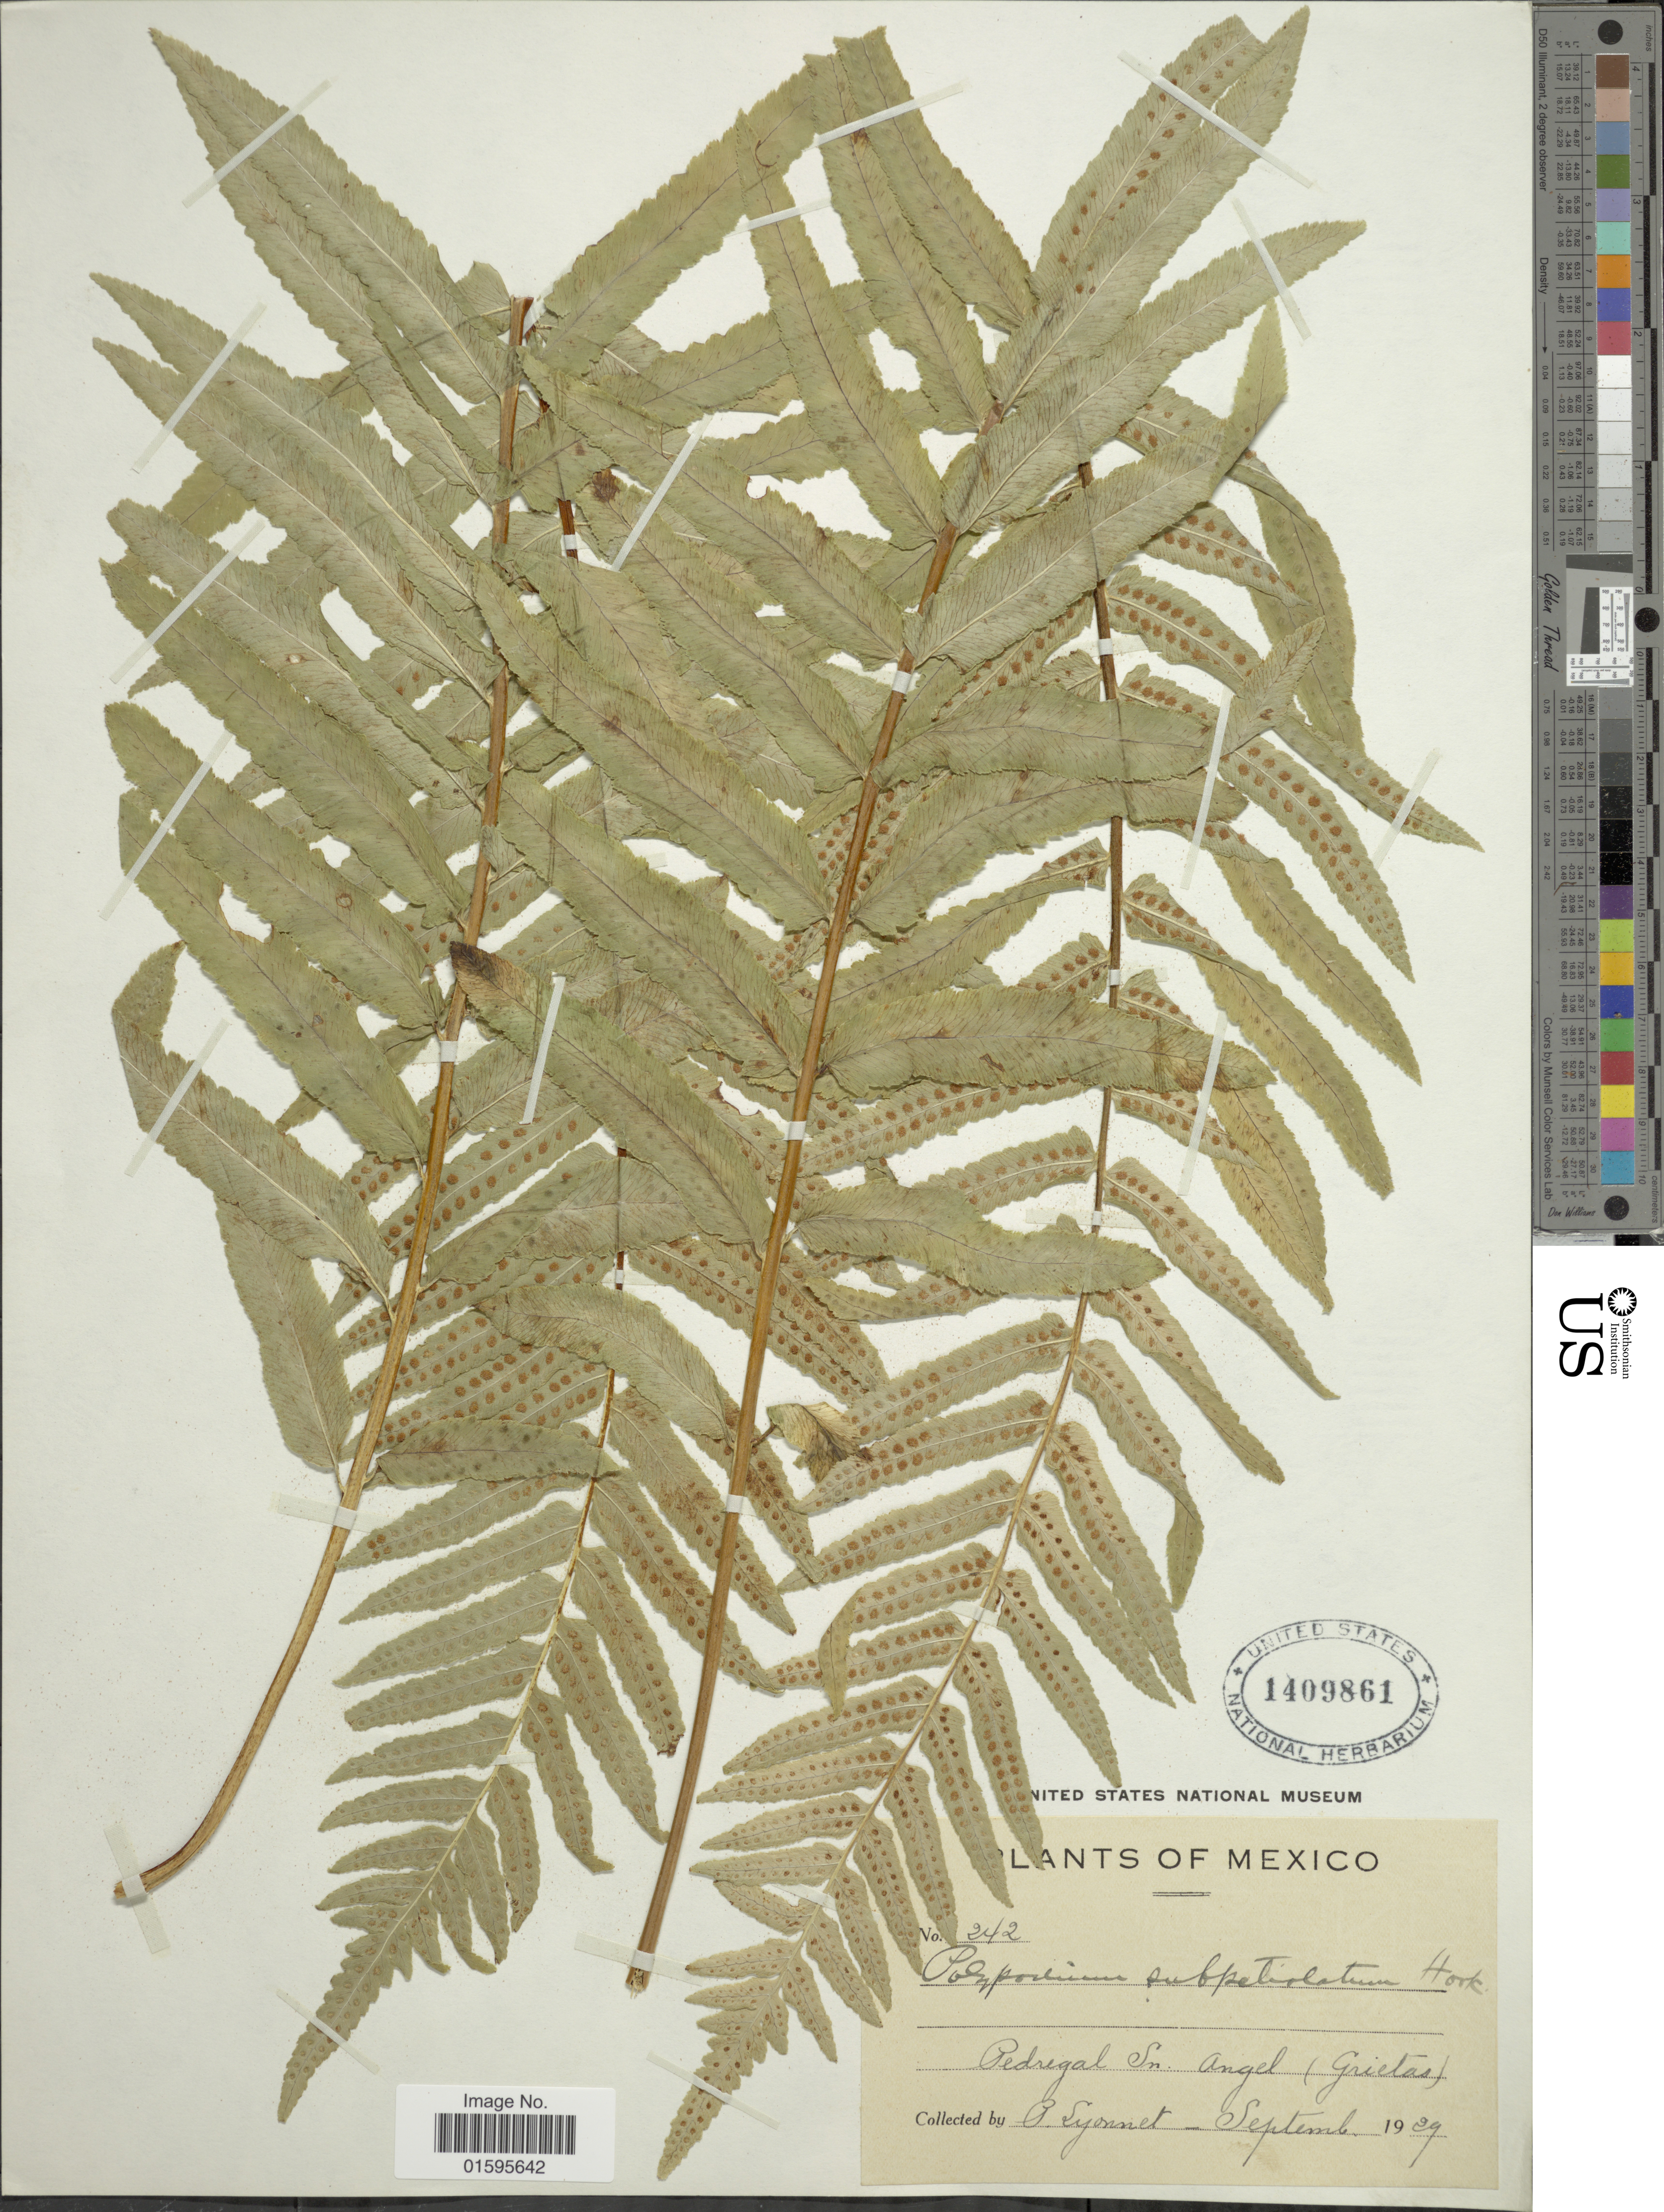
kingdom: Plantae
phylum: Tracheophyta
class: Polypodiopsida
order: Polypodiales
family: Polypodiaceae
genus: Polypodium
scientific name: Polypodium subpetiolatum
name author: Hook.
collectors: P. Lyonnet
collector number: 242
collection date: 1929-09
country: Mexico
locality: Pedregal Sn. Angel (Grietas)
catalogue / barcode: US 1409861